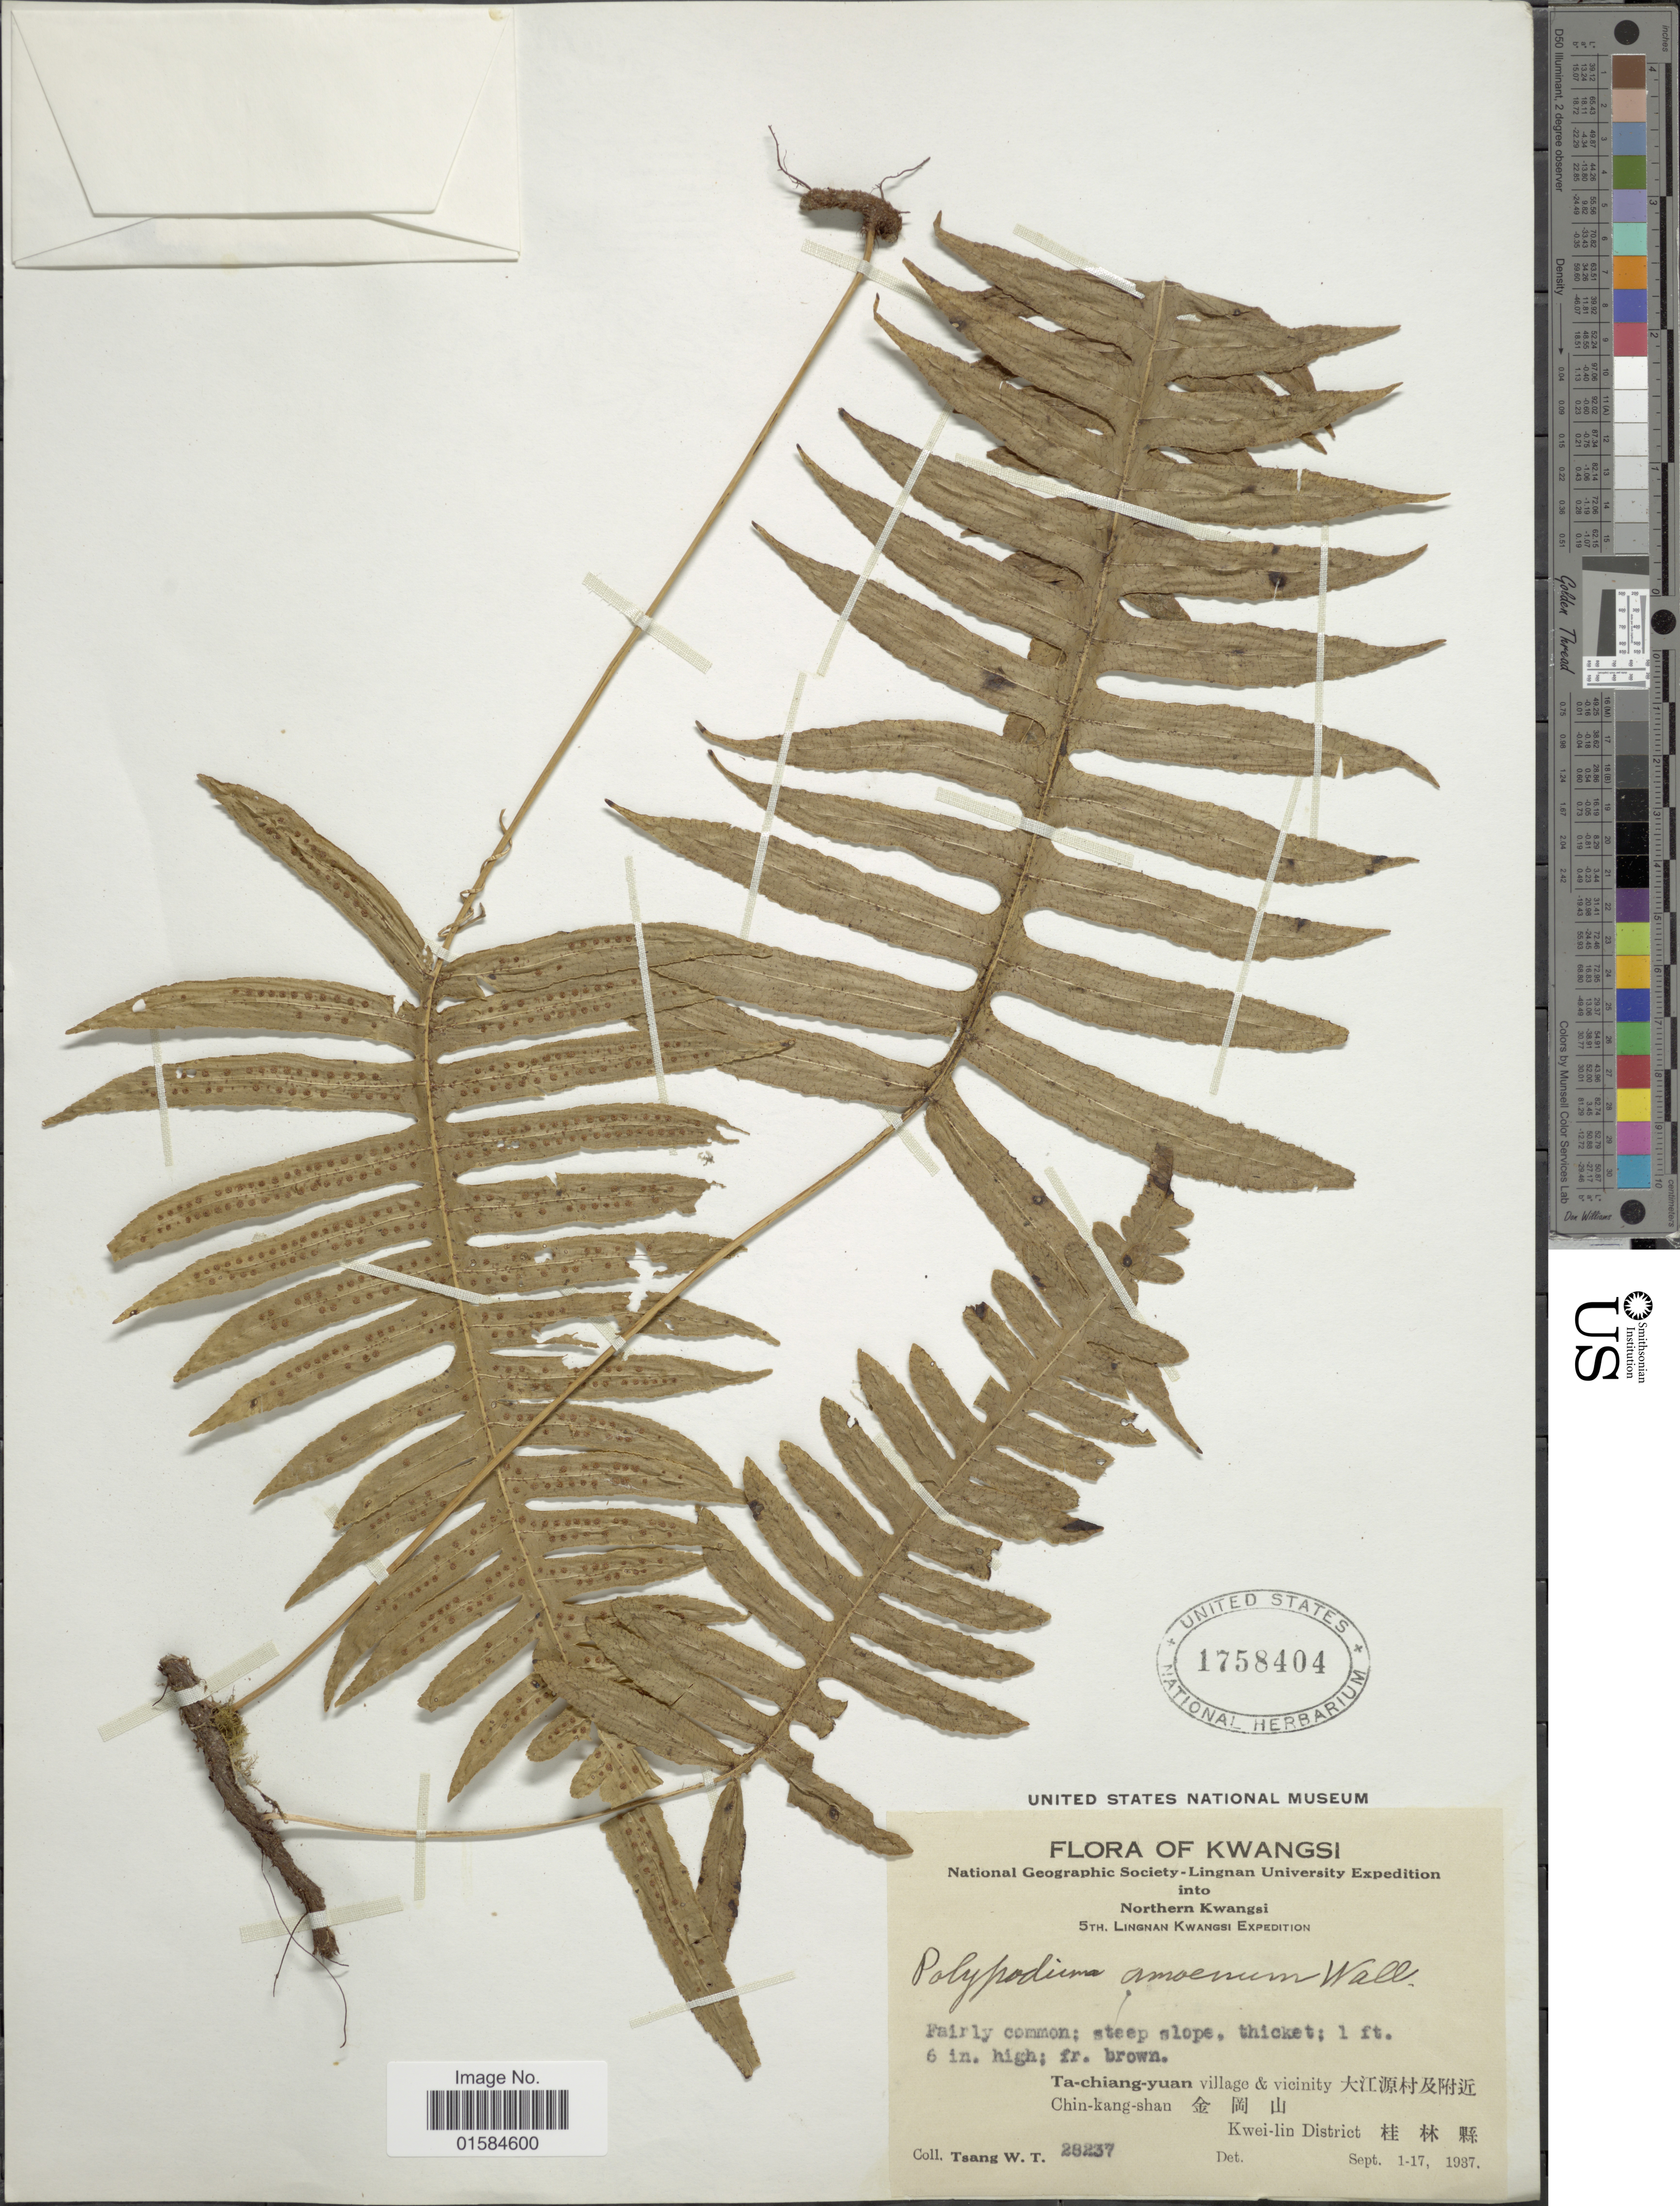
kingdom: Plantae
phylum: Tracheophyta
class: Polypodiopsida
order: Polypodiales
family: Polypodiaceae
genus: Goniophlebium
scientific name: Goniophlebium amoenum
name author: (Wall. ex Mett.) J. Sm.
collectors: W. T. Tsang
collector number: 28237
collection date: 1937-09-01/1937-09-17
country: China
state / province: Guangxi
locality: Northern Kwangsi, Ta-chiang village & vicinity, Chin-kang-shan, Kwei-lin District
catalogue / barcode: US 1758404